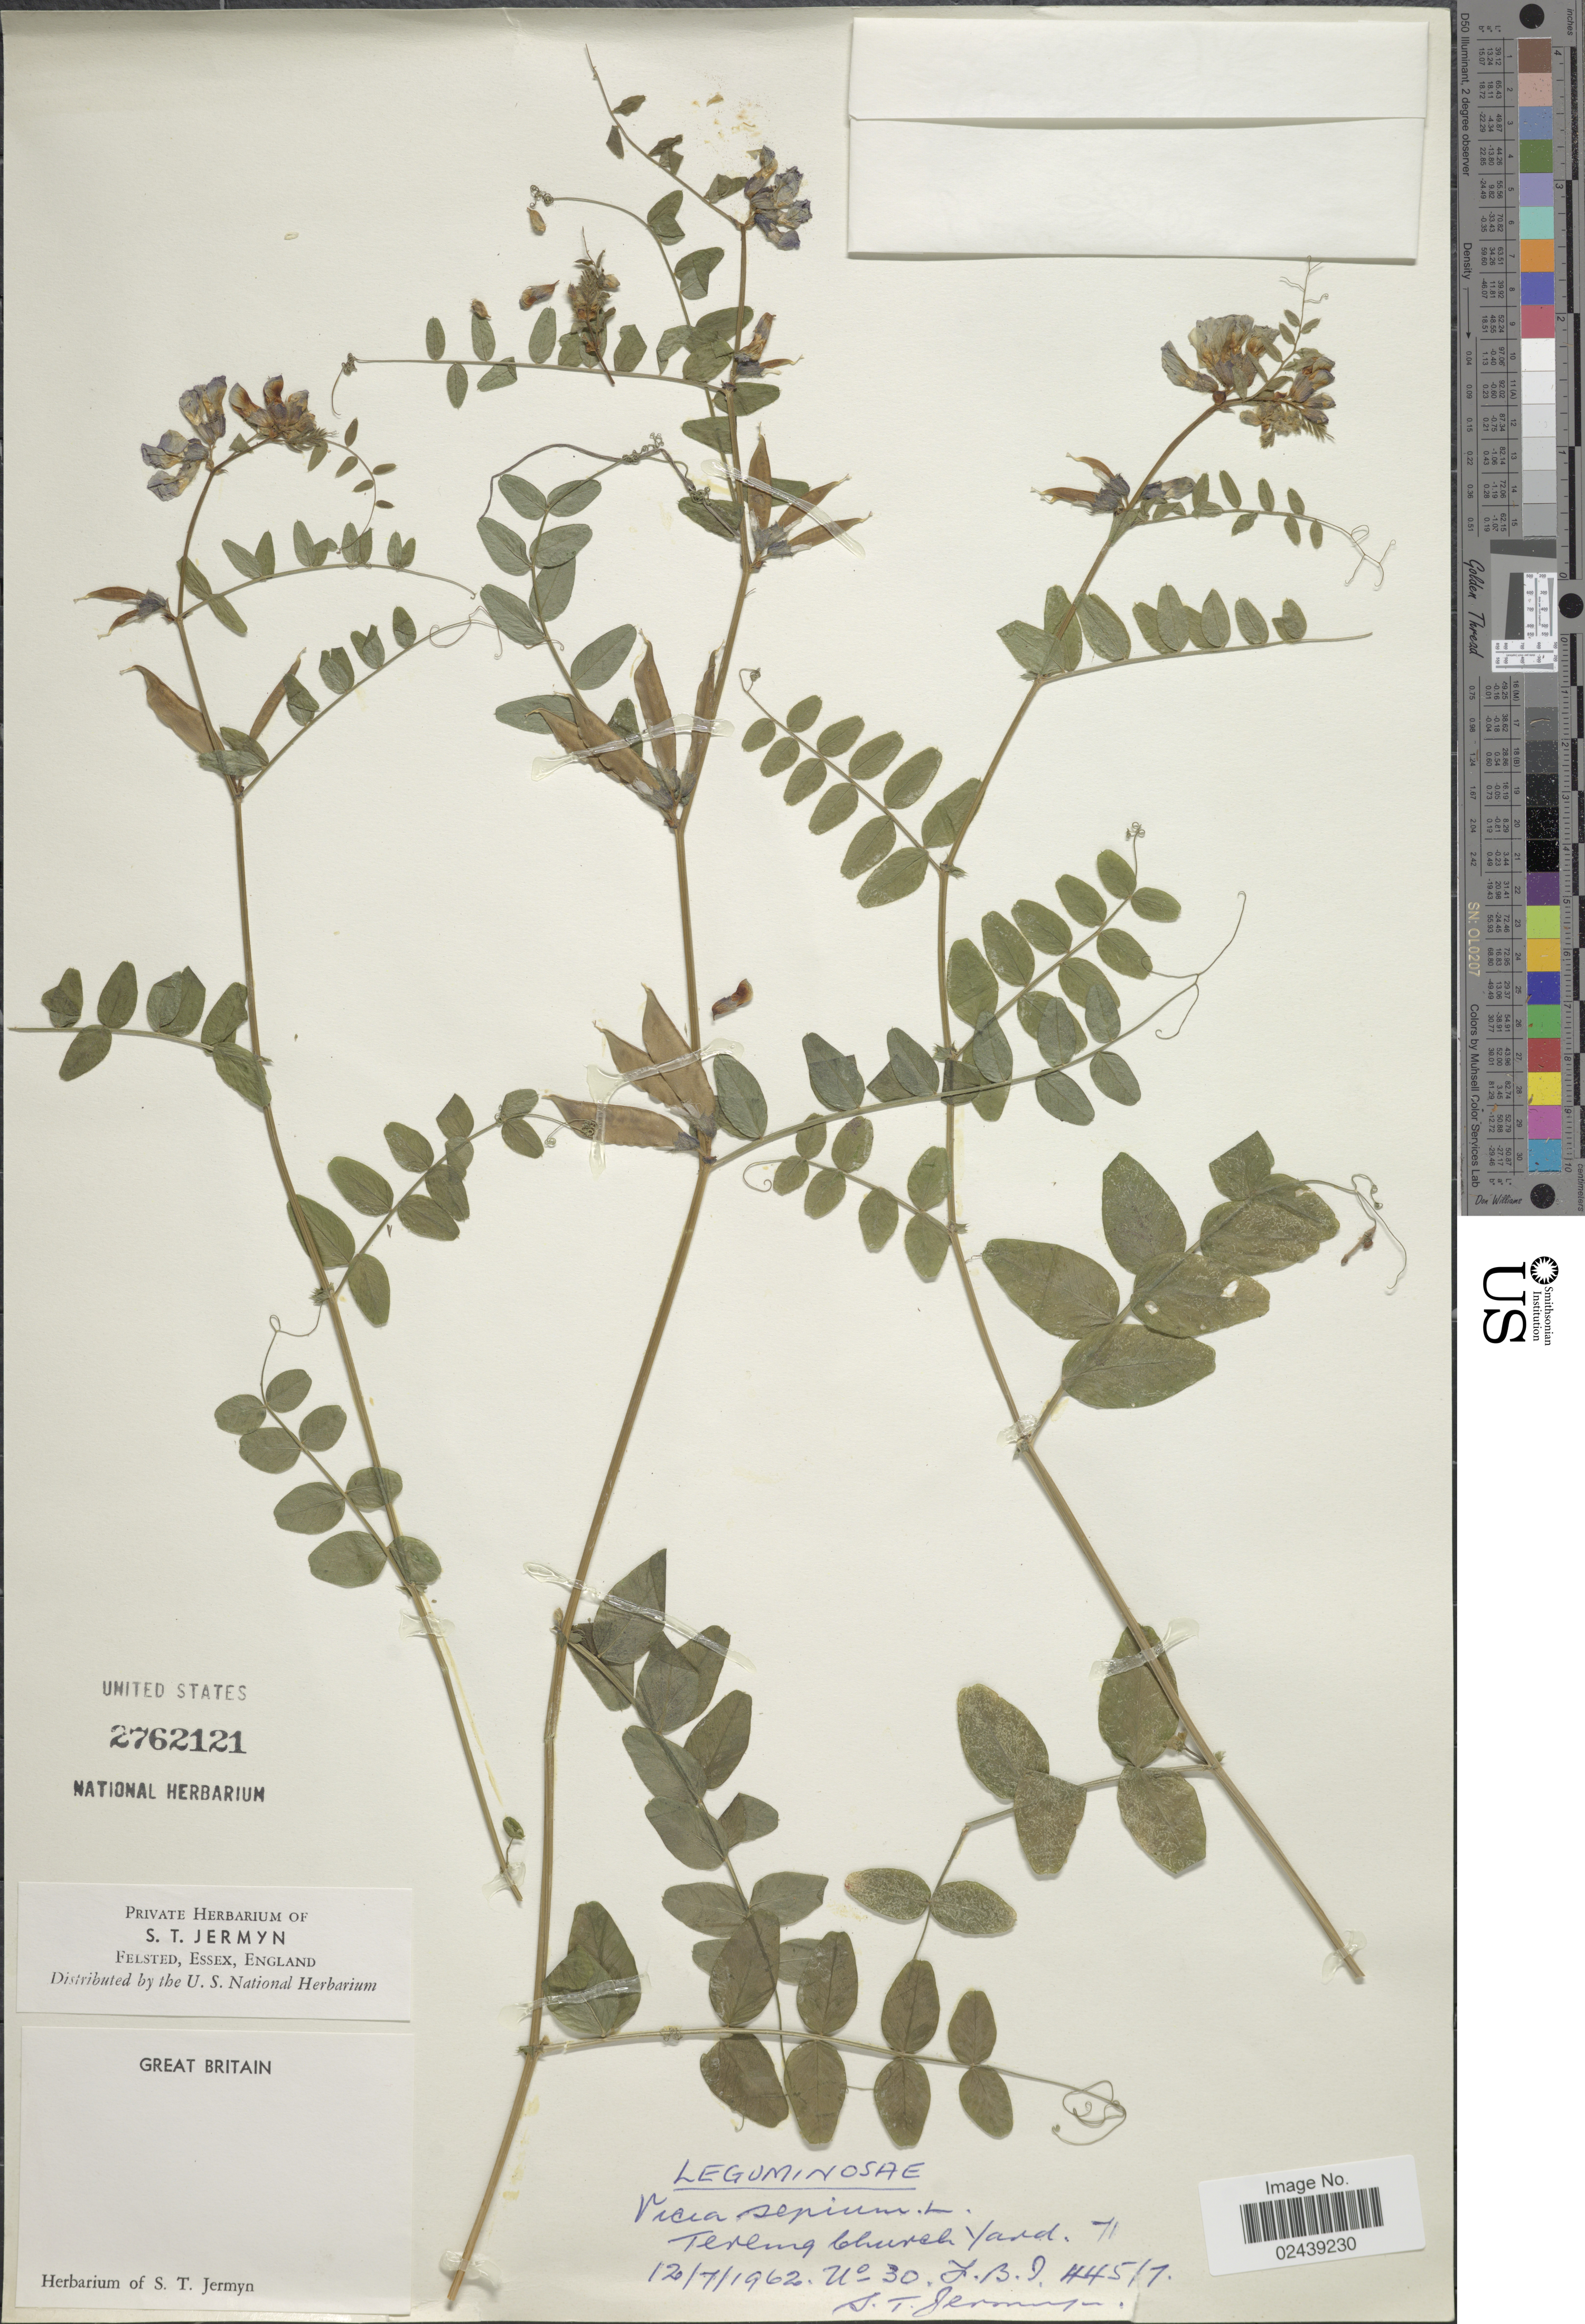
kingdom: Plantae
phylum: Tracheophyta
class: Magnoliopsida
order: Fabales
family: Fabaceae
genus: Vicia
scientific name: Vicia sepium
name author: L.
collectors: S. Jermyn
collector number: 30/J.B.I.445/7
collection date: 1962-07-12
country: United Kingdom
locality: Great Britain. Tereng Church Yard. 71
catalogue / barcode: US 2762121